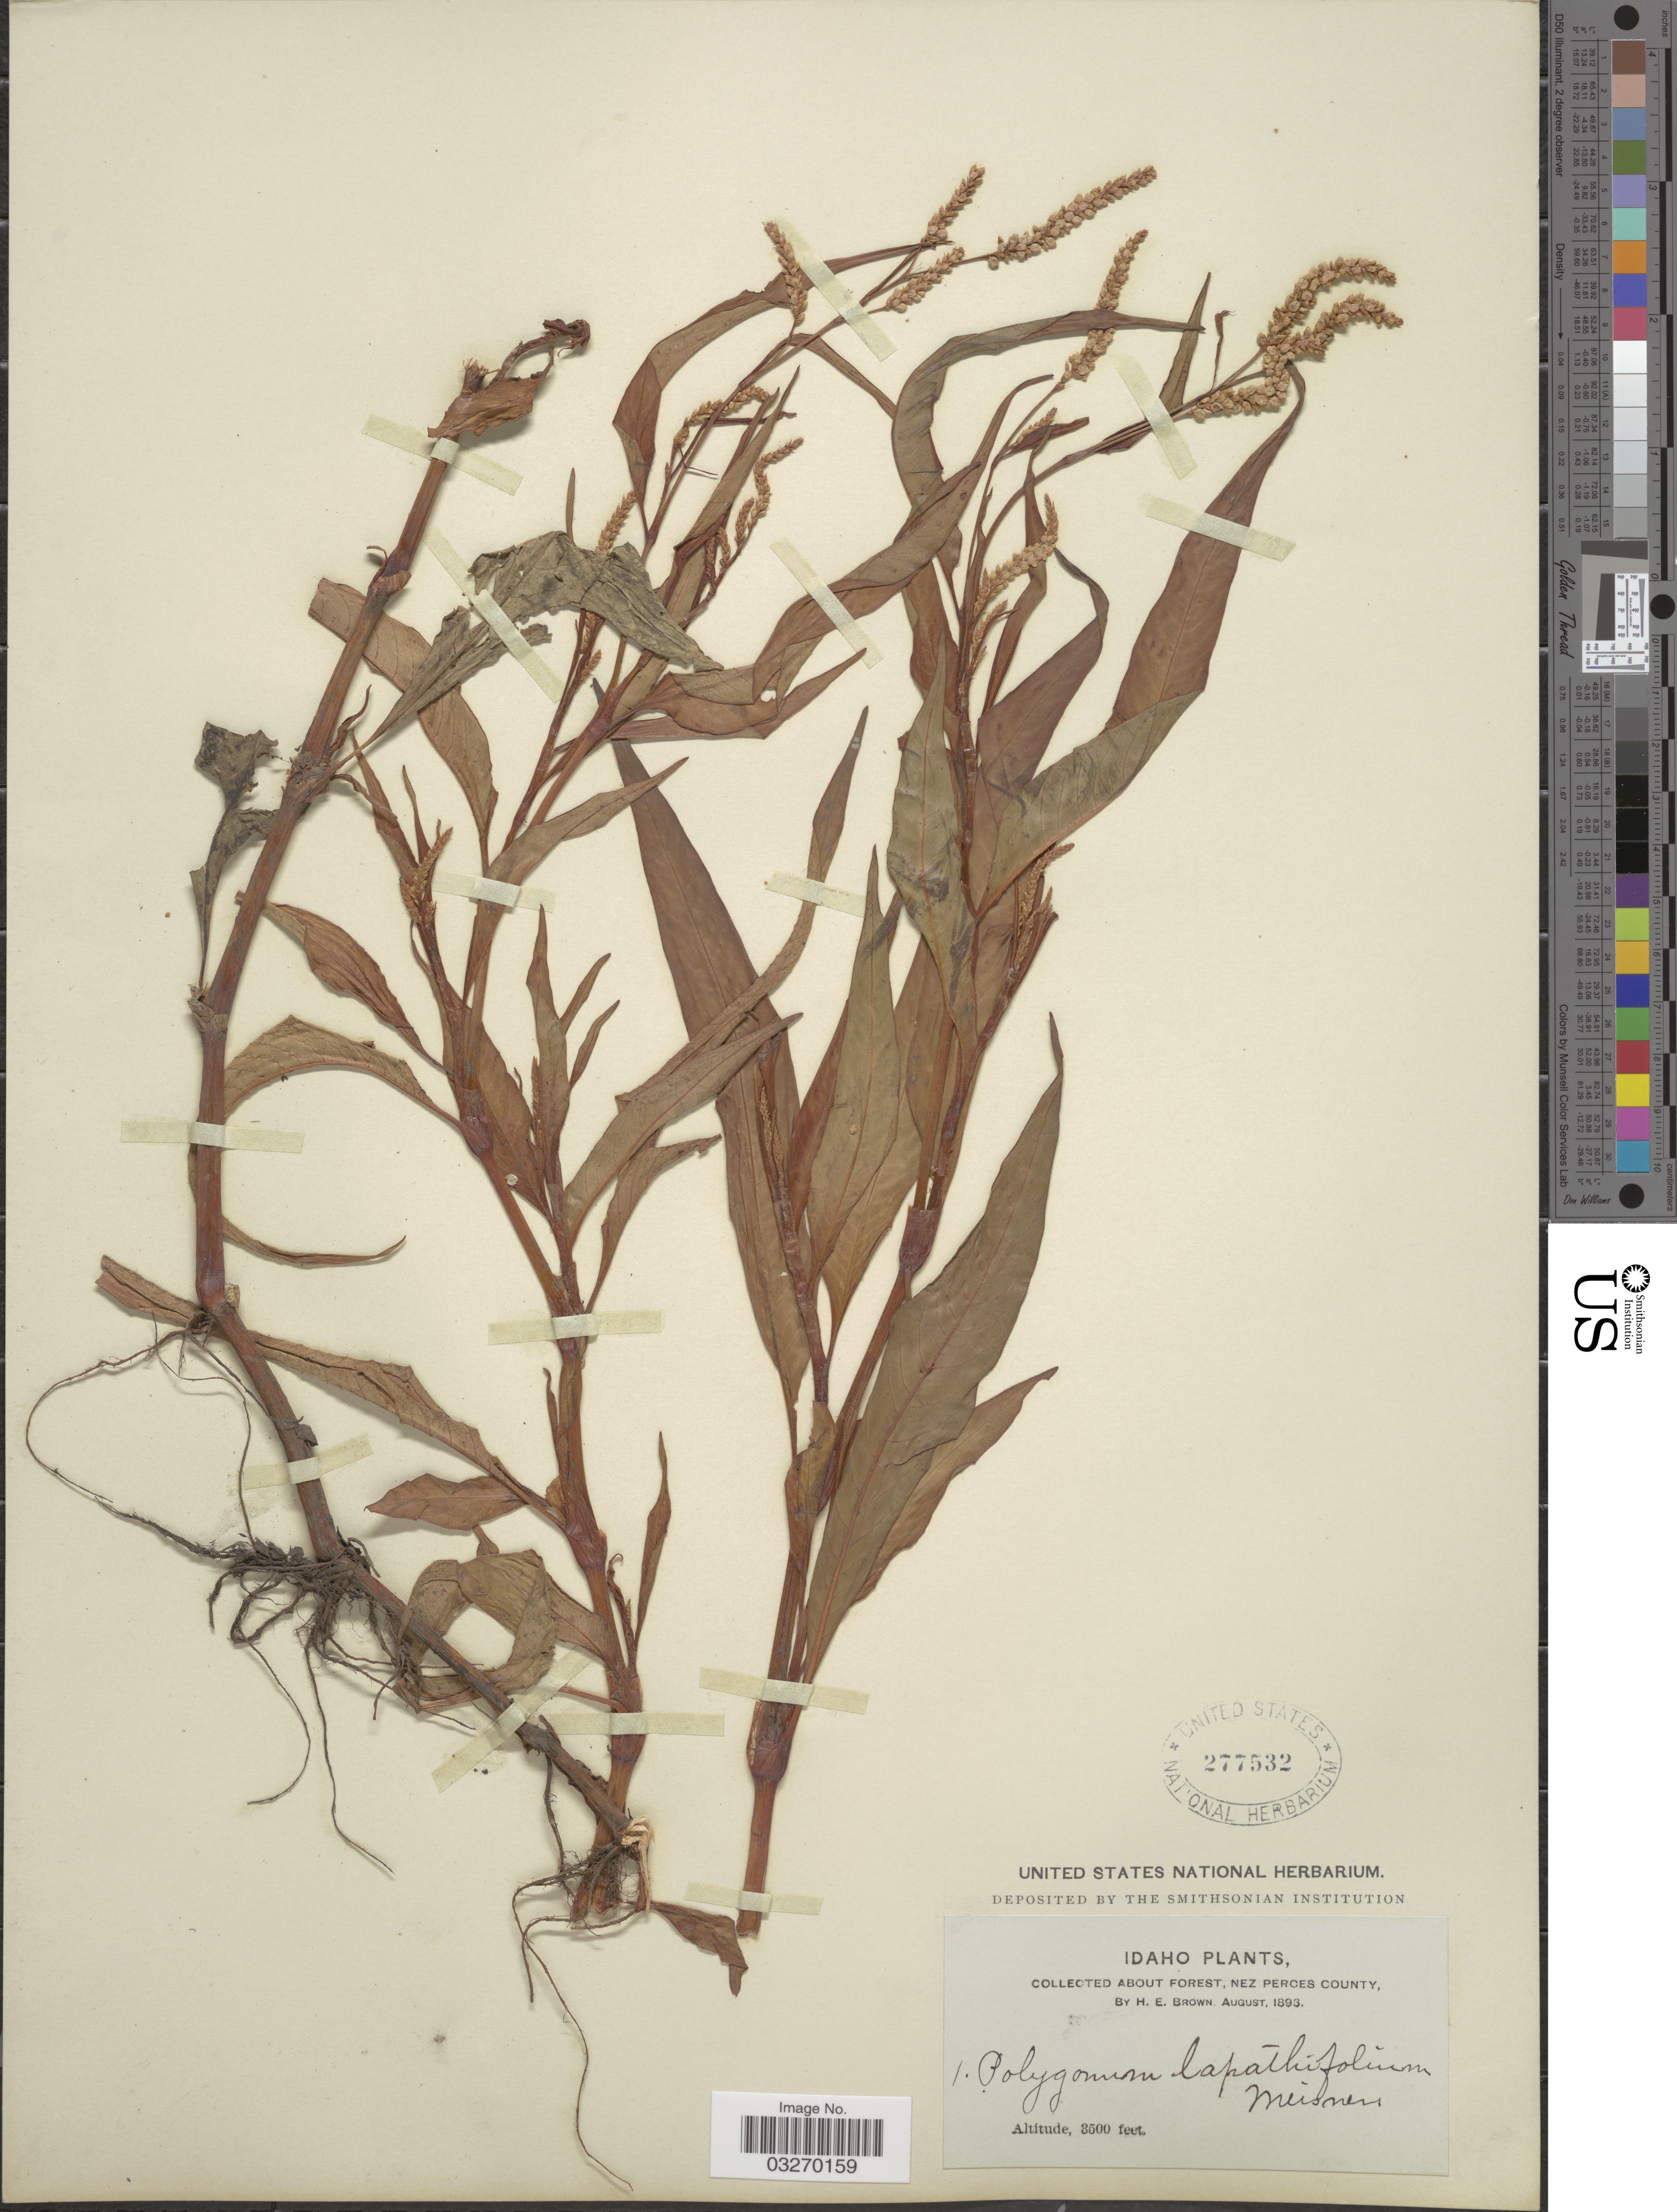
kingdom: Plantae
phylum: Tracheophyta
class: Magnoliopsida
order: Caryophyllales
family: Polygonaceae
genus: Persicaria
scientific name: Persicaria lapathifolia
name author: (L.) Delarbre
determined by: Atha, D. E.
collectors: H. E. Brown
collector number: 1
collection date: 1896-08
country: United States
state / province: Idaho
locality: About forest, Nez Perces County.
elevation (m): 1067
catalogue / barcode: US 277532